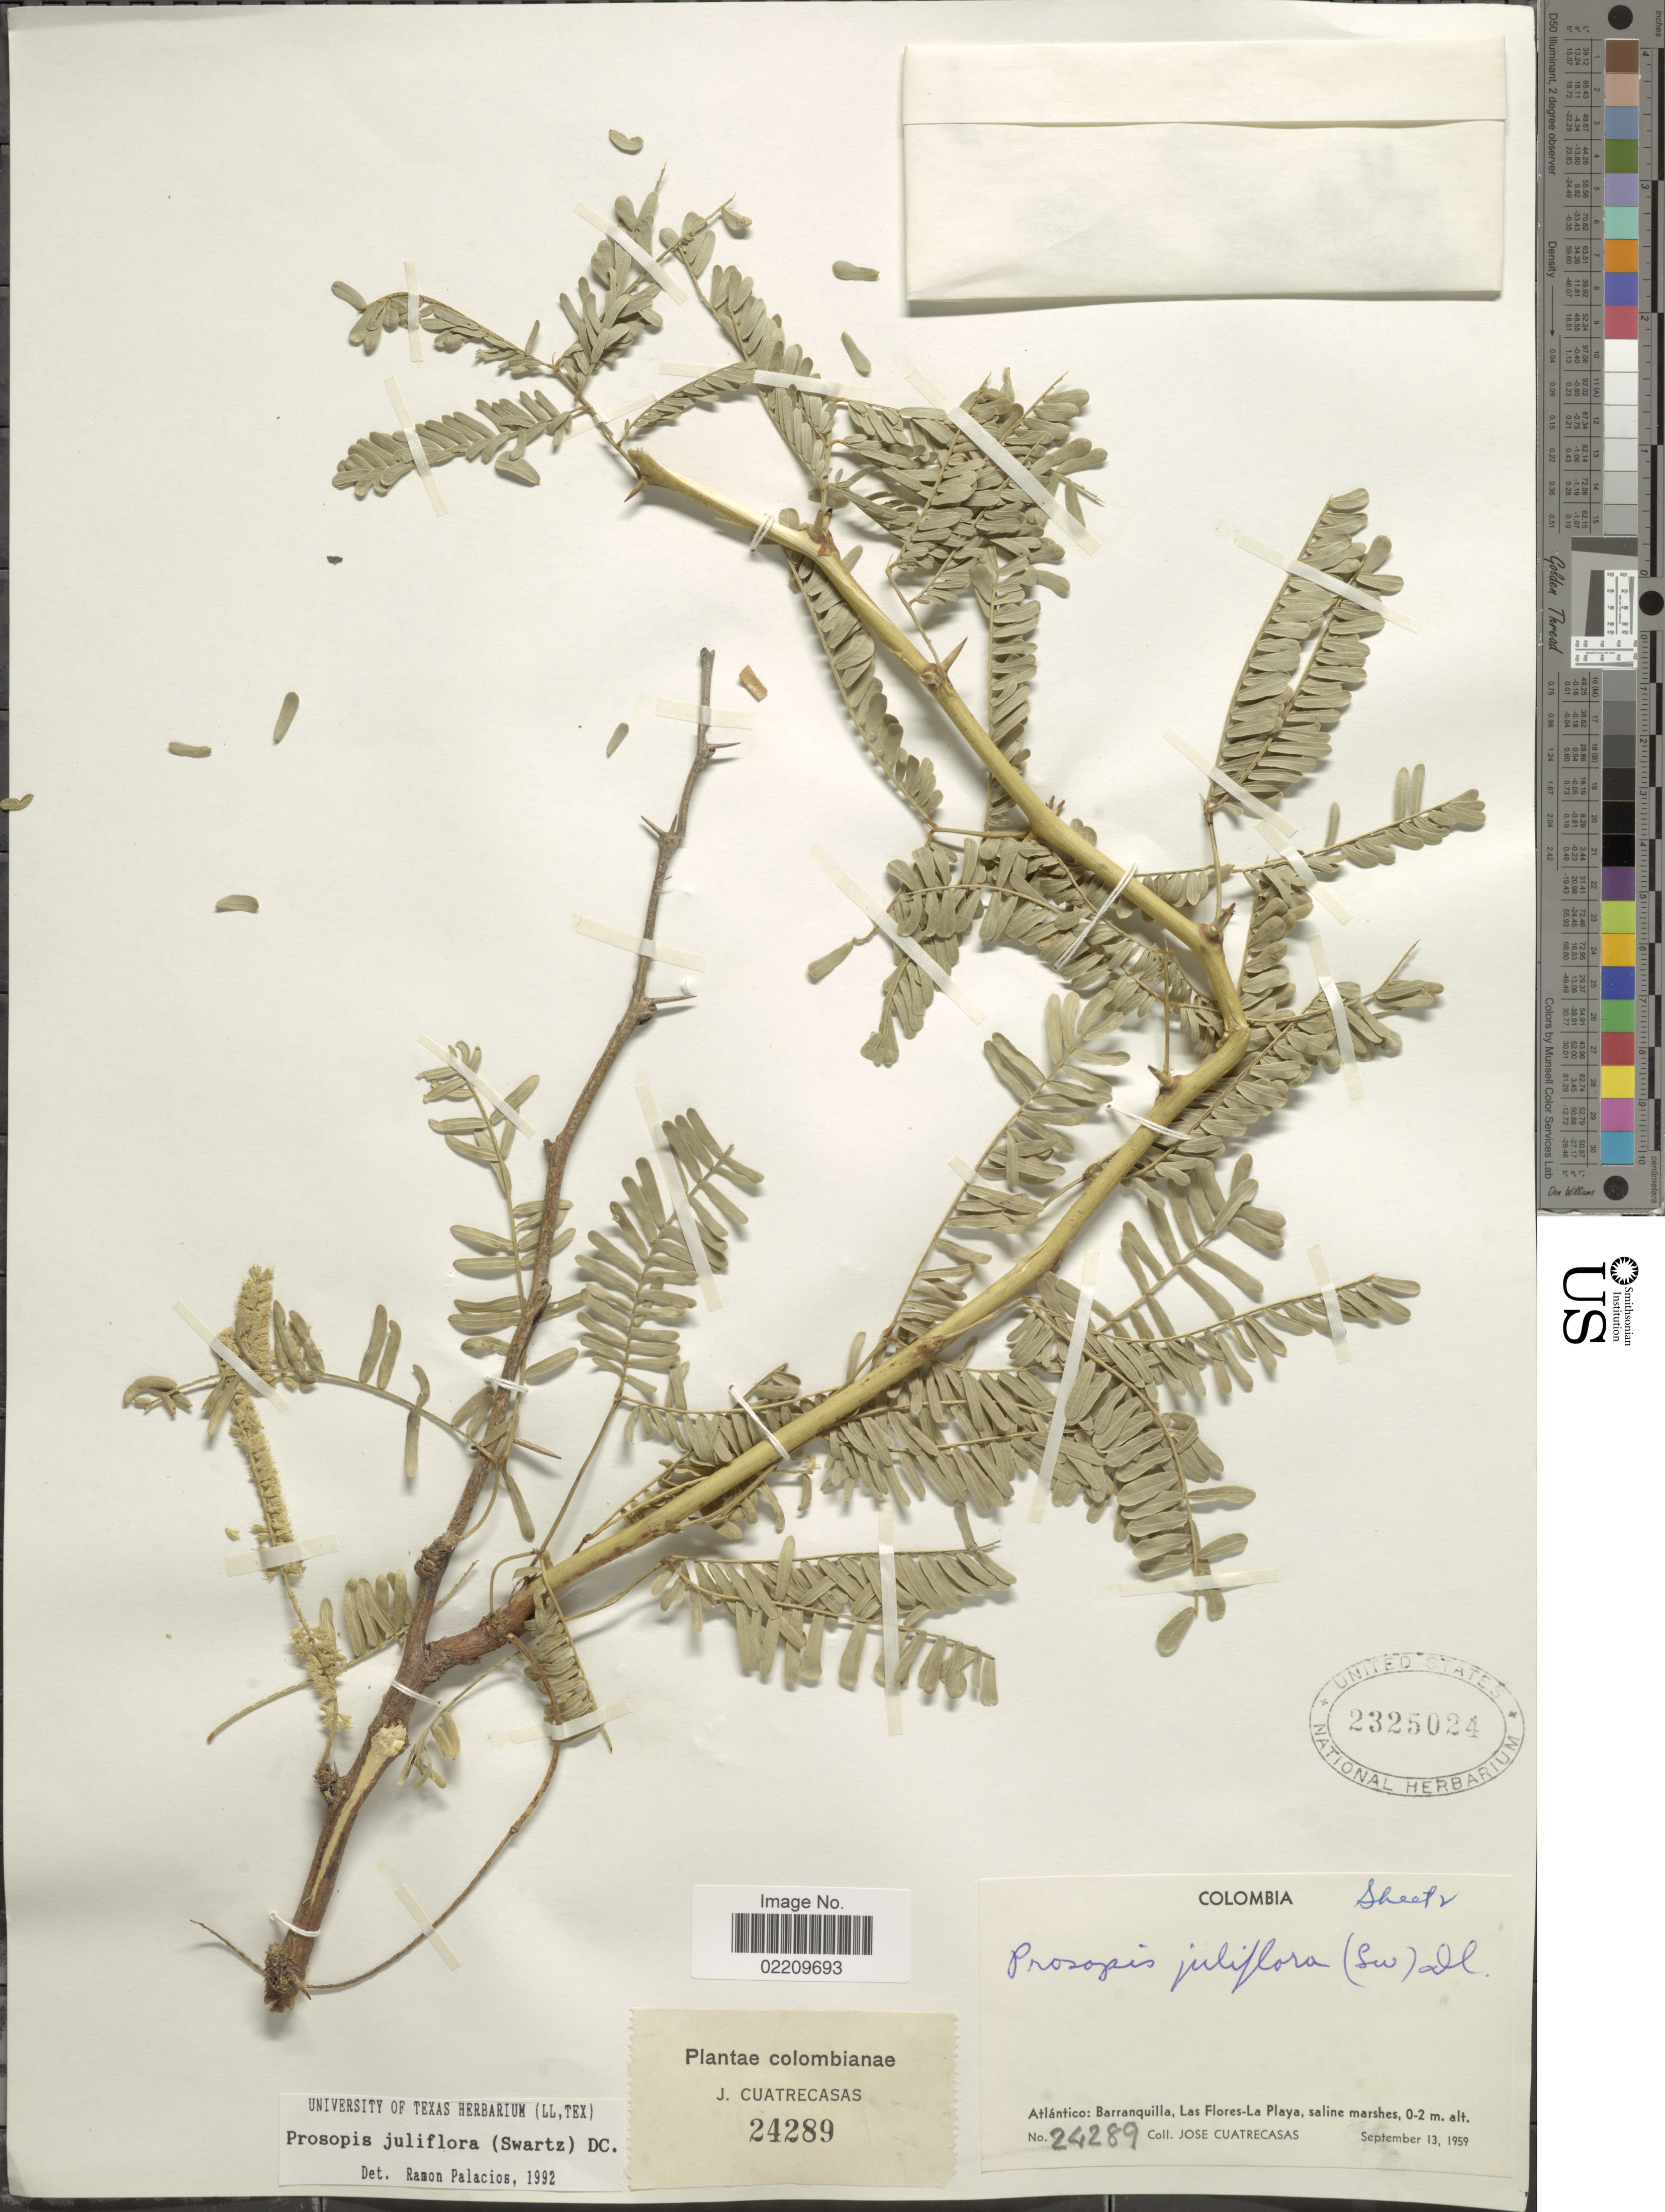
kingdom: Plantae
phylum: Tracheophyta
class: Magnoliopsida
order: Fabales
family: Fabaceae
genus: Neltuma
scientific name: Neltuma juliflora var. juliflora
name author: (Sw.) Raf.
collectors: J. Cuatrecasas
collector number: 24289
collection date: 1959-09-13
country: Colombia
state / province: Atlántico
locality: Atlántico: Barranquilla, Las Flores-La Playa, saline marshes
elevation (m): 0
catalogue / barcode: US 2325024